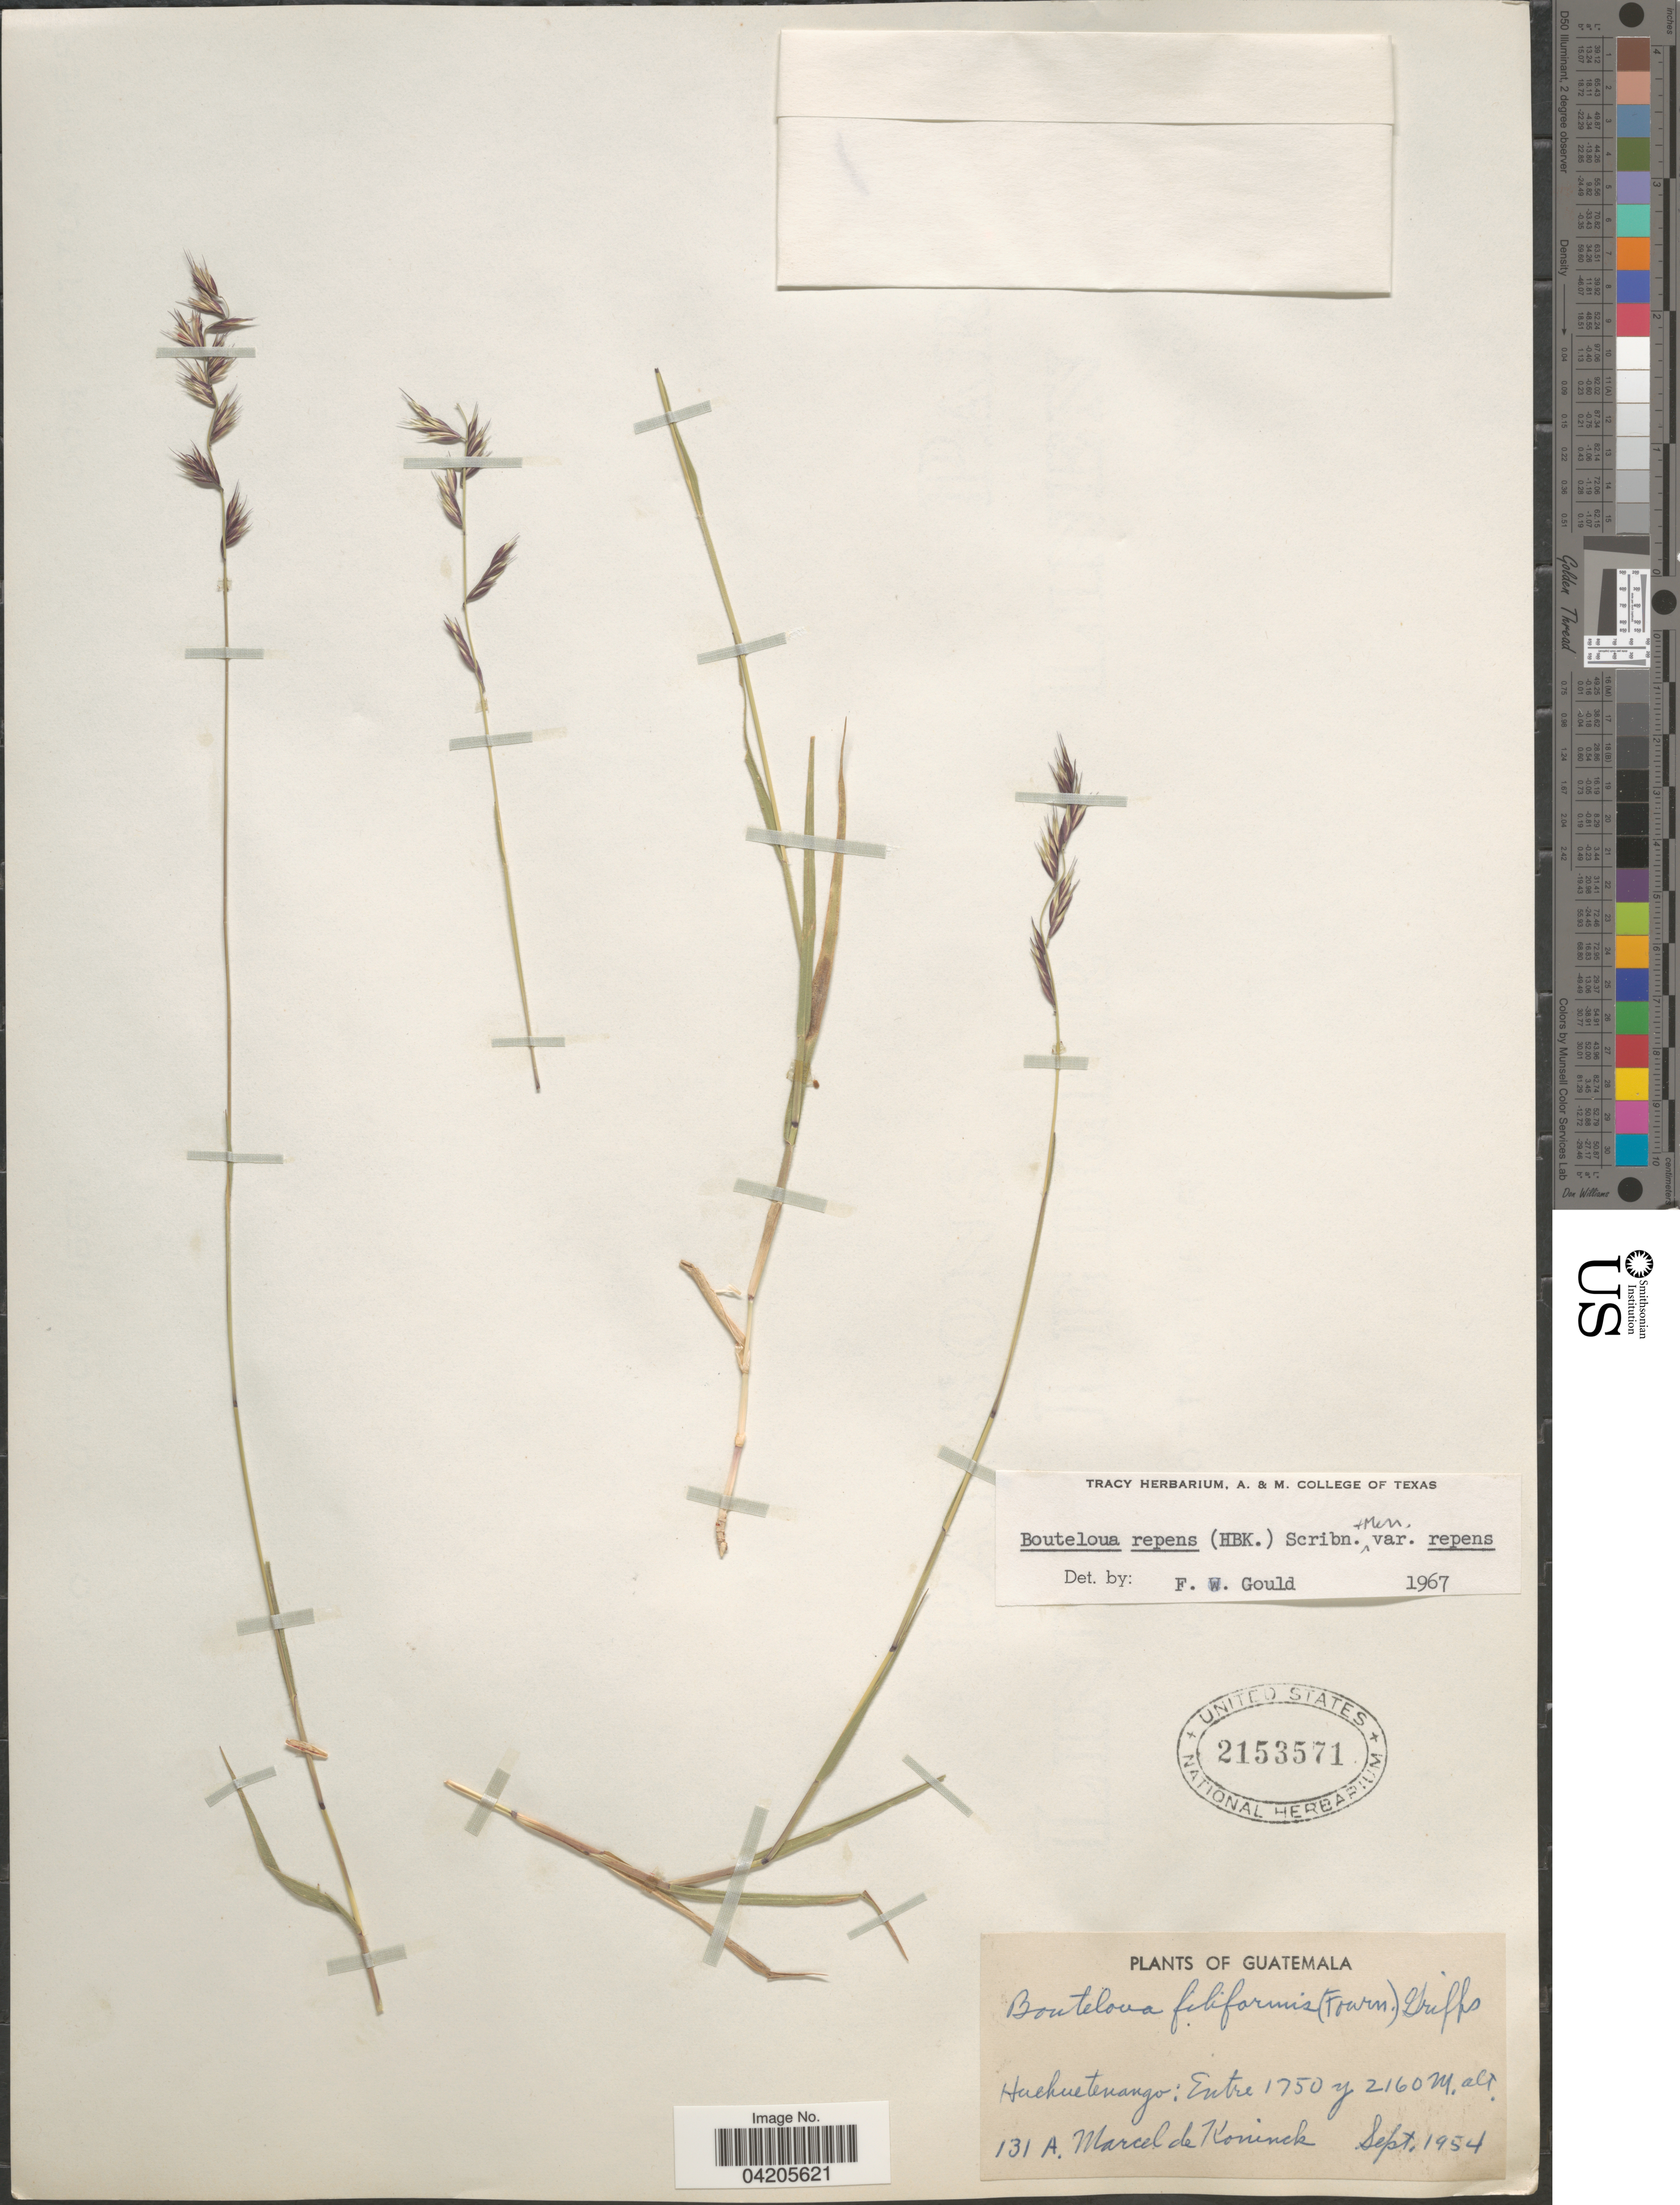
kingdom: Plantae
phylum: Tracheophyta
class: Liliopsida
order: Poales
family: Poaceae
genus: Bouteloua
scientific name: Bouteloua repens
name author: (Kunth) Scribn. & Merr.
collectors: M. Koninck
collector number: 131 A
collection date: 1954-09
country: Guatemala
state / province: Huehuetenango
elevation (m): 1750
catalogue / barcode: US 2153571